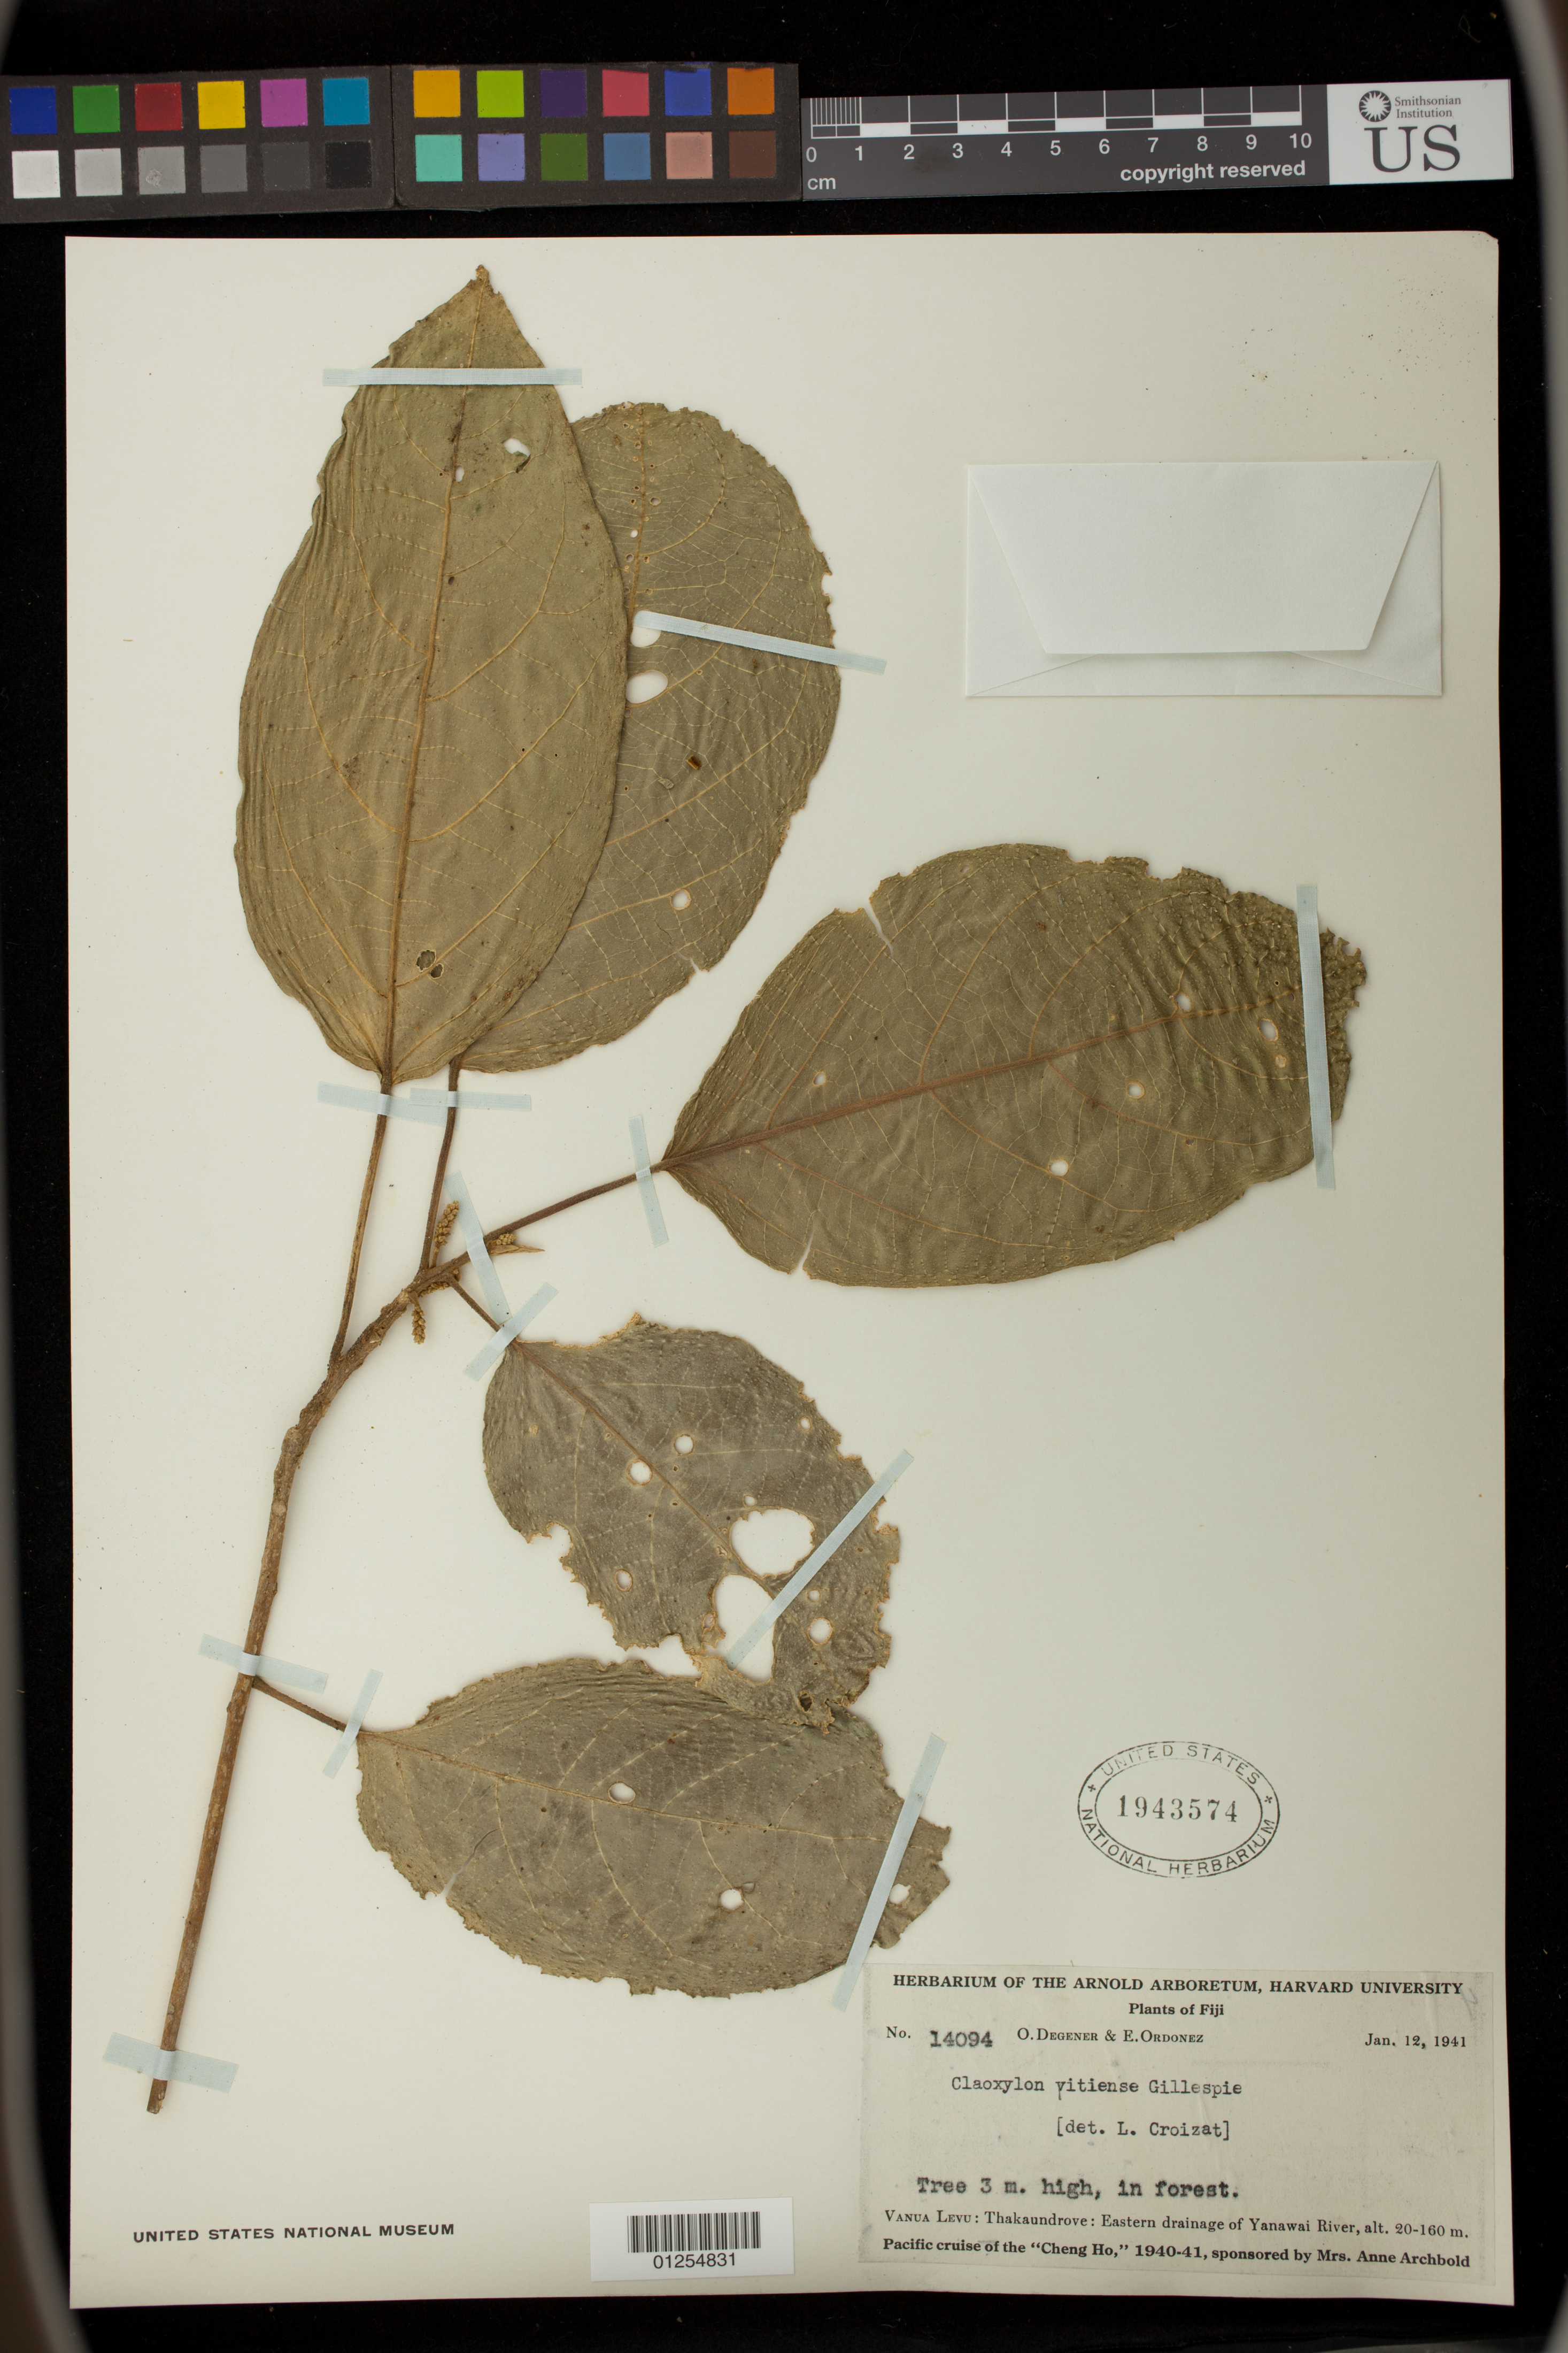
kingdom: Plantae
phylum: Tracheophyta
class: Magnoliopsida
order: Malpighiales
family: Euphorbiaceae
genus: Claoxylon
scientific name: Claoxylon vitiense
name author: Gillespie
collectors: O. Degener & E. Ordonez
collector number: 14094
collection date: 1941-01-12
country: Fiji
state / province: Northern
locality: Vanua Levu, Eastern Drainage of Yanawai River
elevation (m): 20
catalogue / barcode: US 1943574